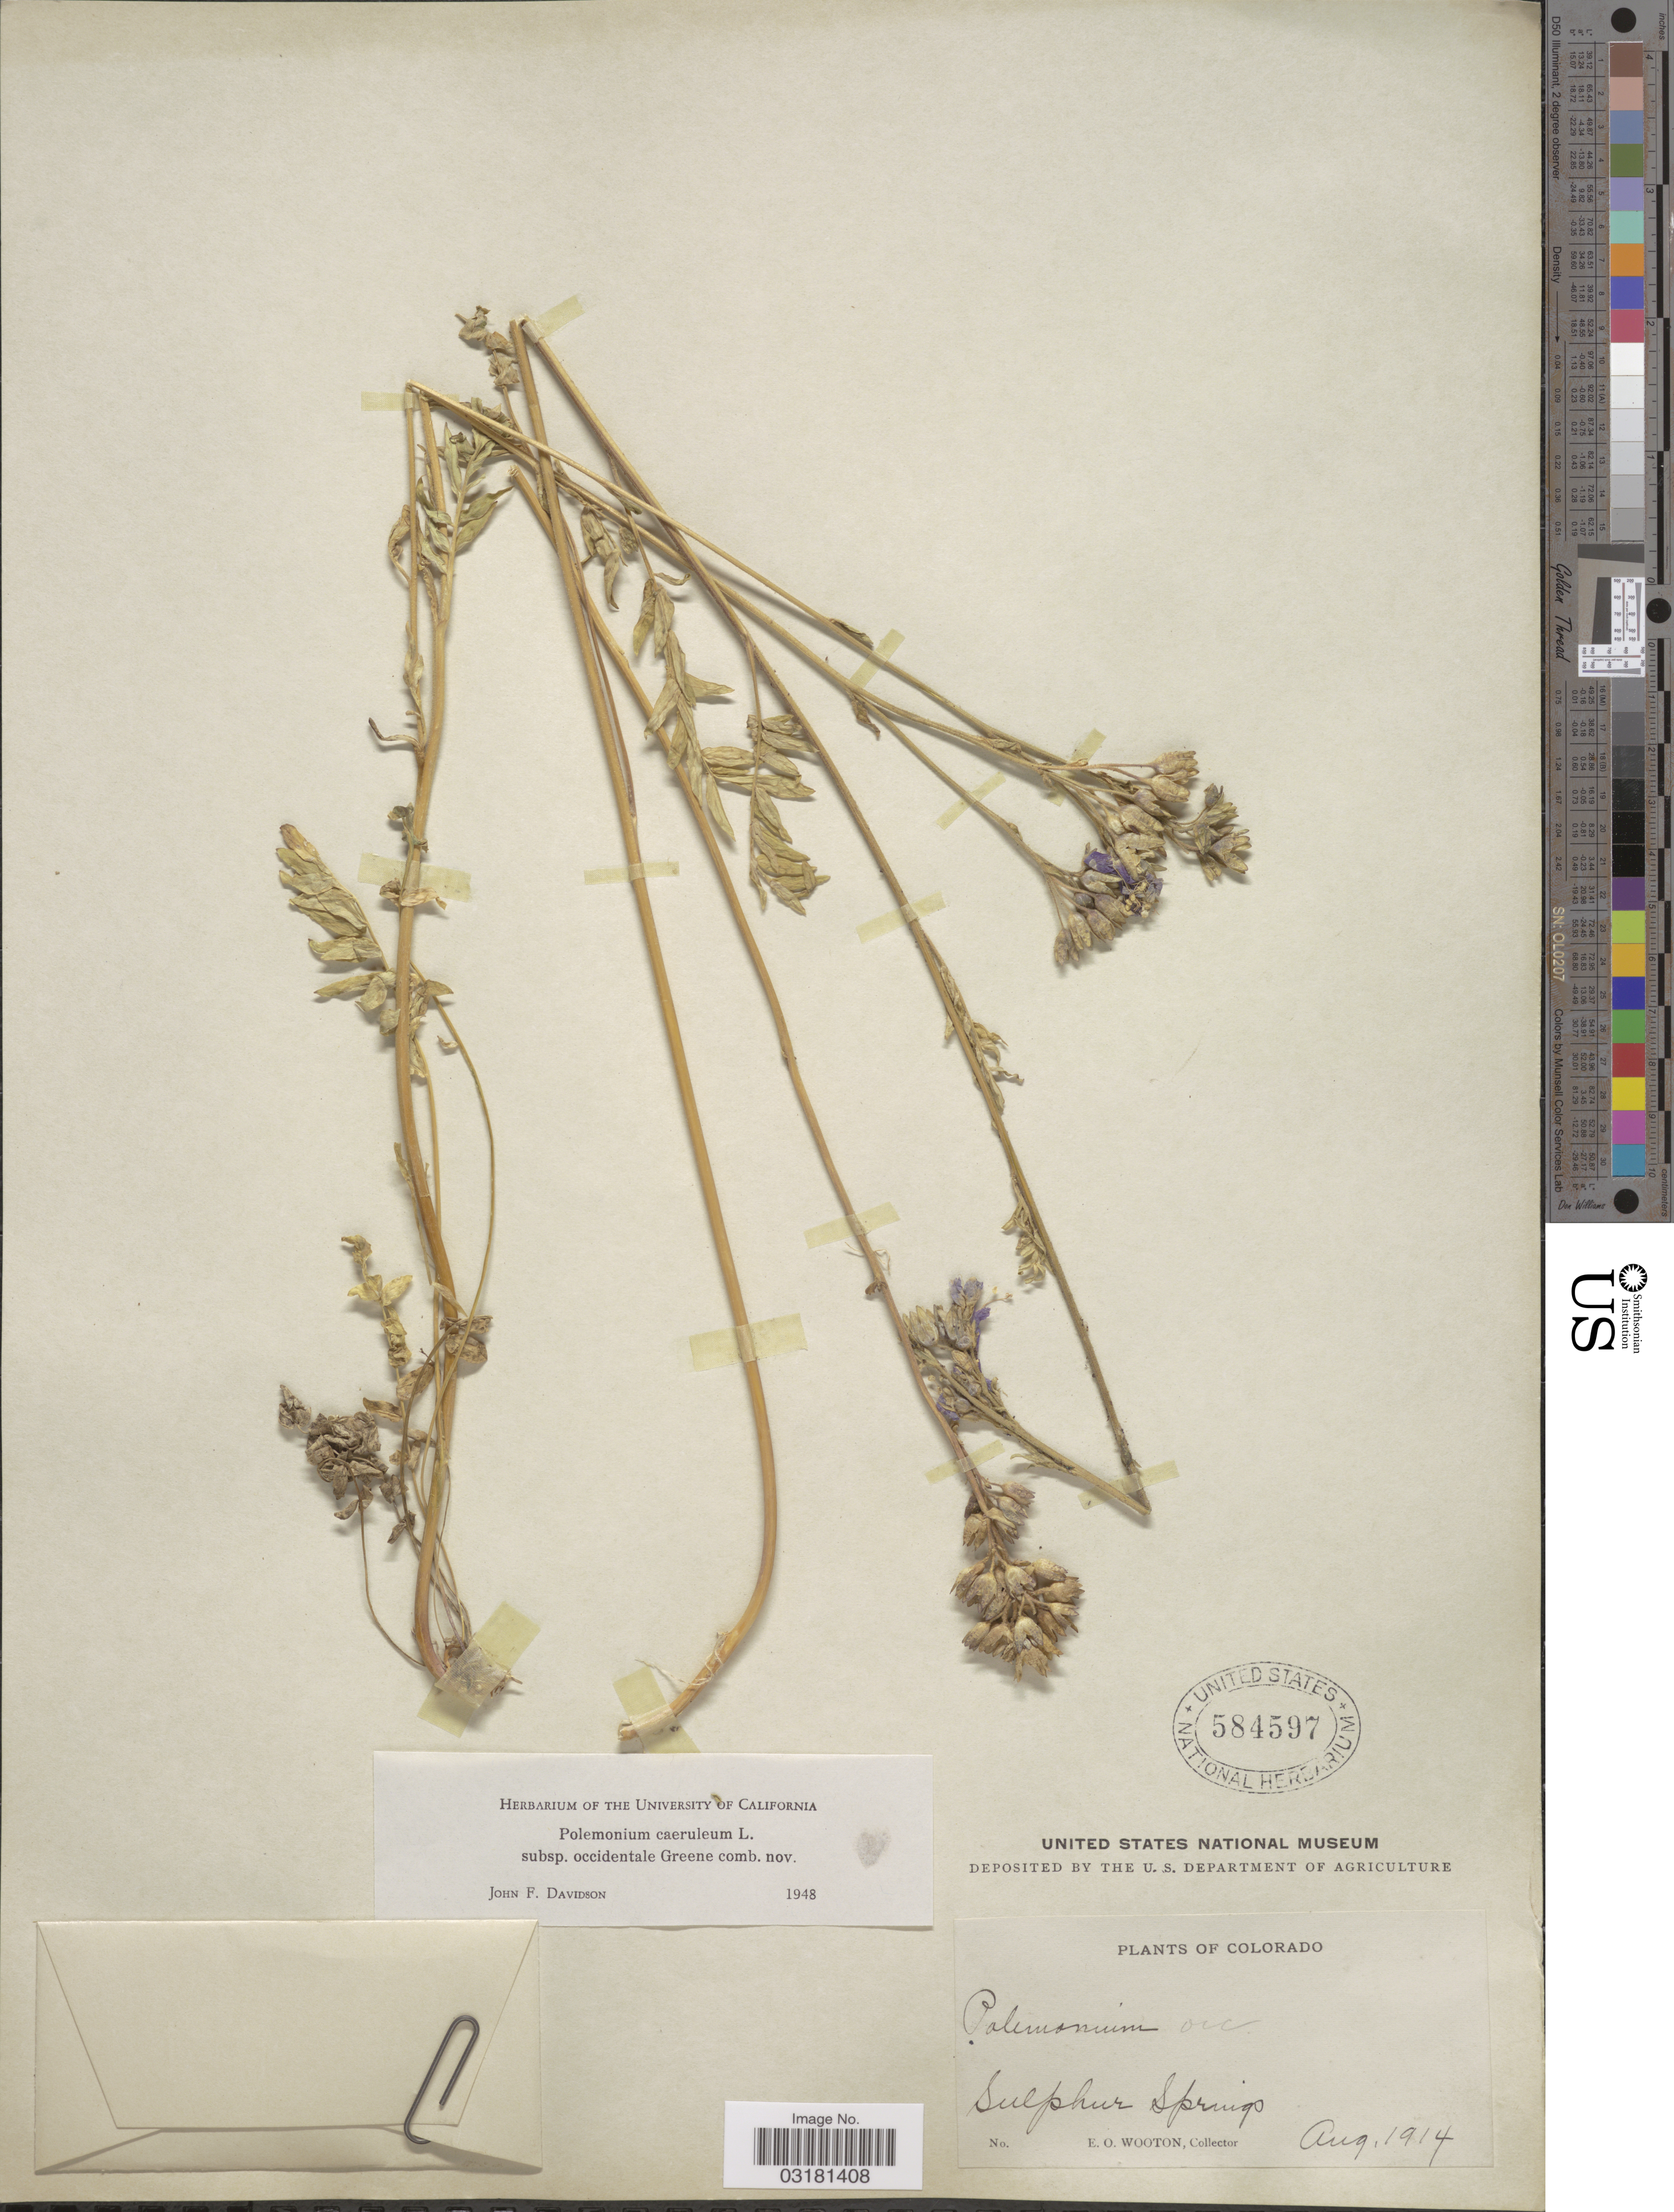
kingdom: Plantae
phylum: Tracheophyta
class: Magnoliopsida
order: Ericales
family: Polemoniaceae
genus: Polemonium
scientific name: Polemonium occidentale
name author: Greene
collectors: E. O. Wooton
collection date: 1914-08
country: United States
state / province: Colorado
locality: Sulphur Springs.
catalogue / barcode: US 584597